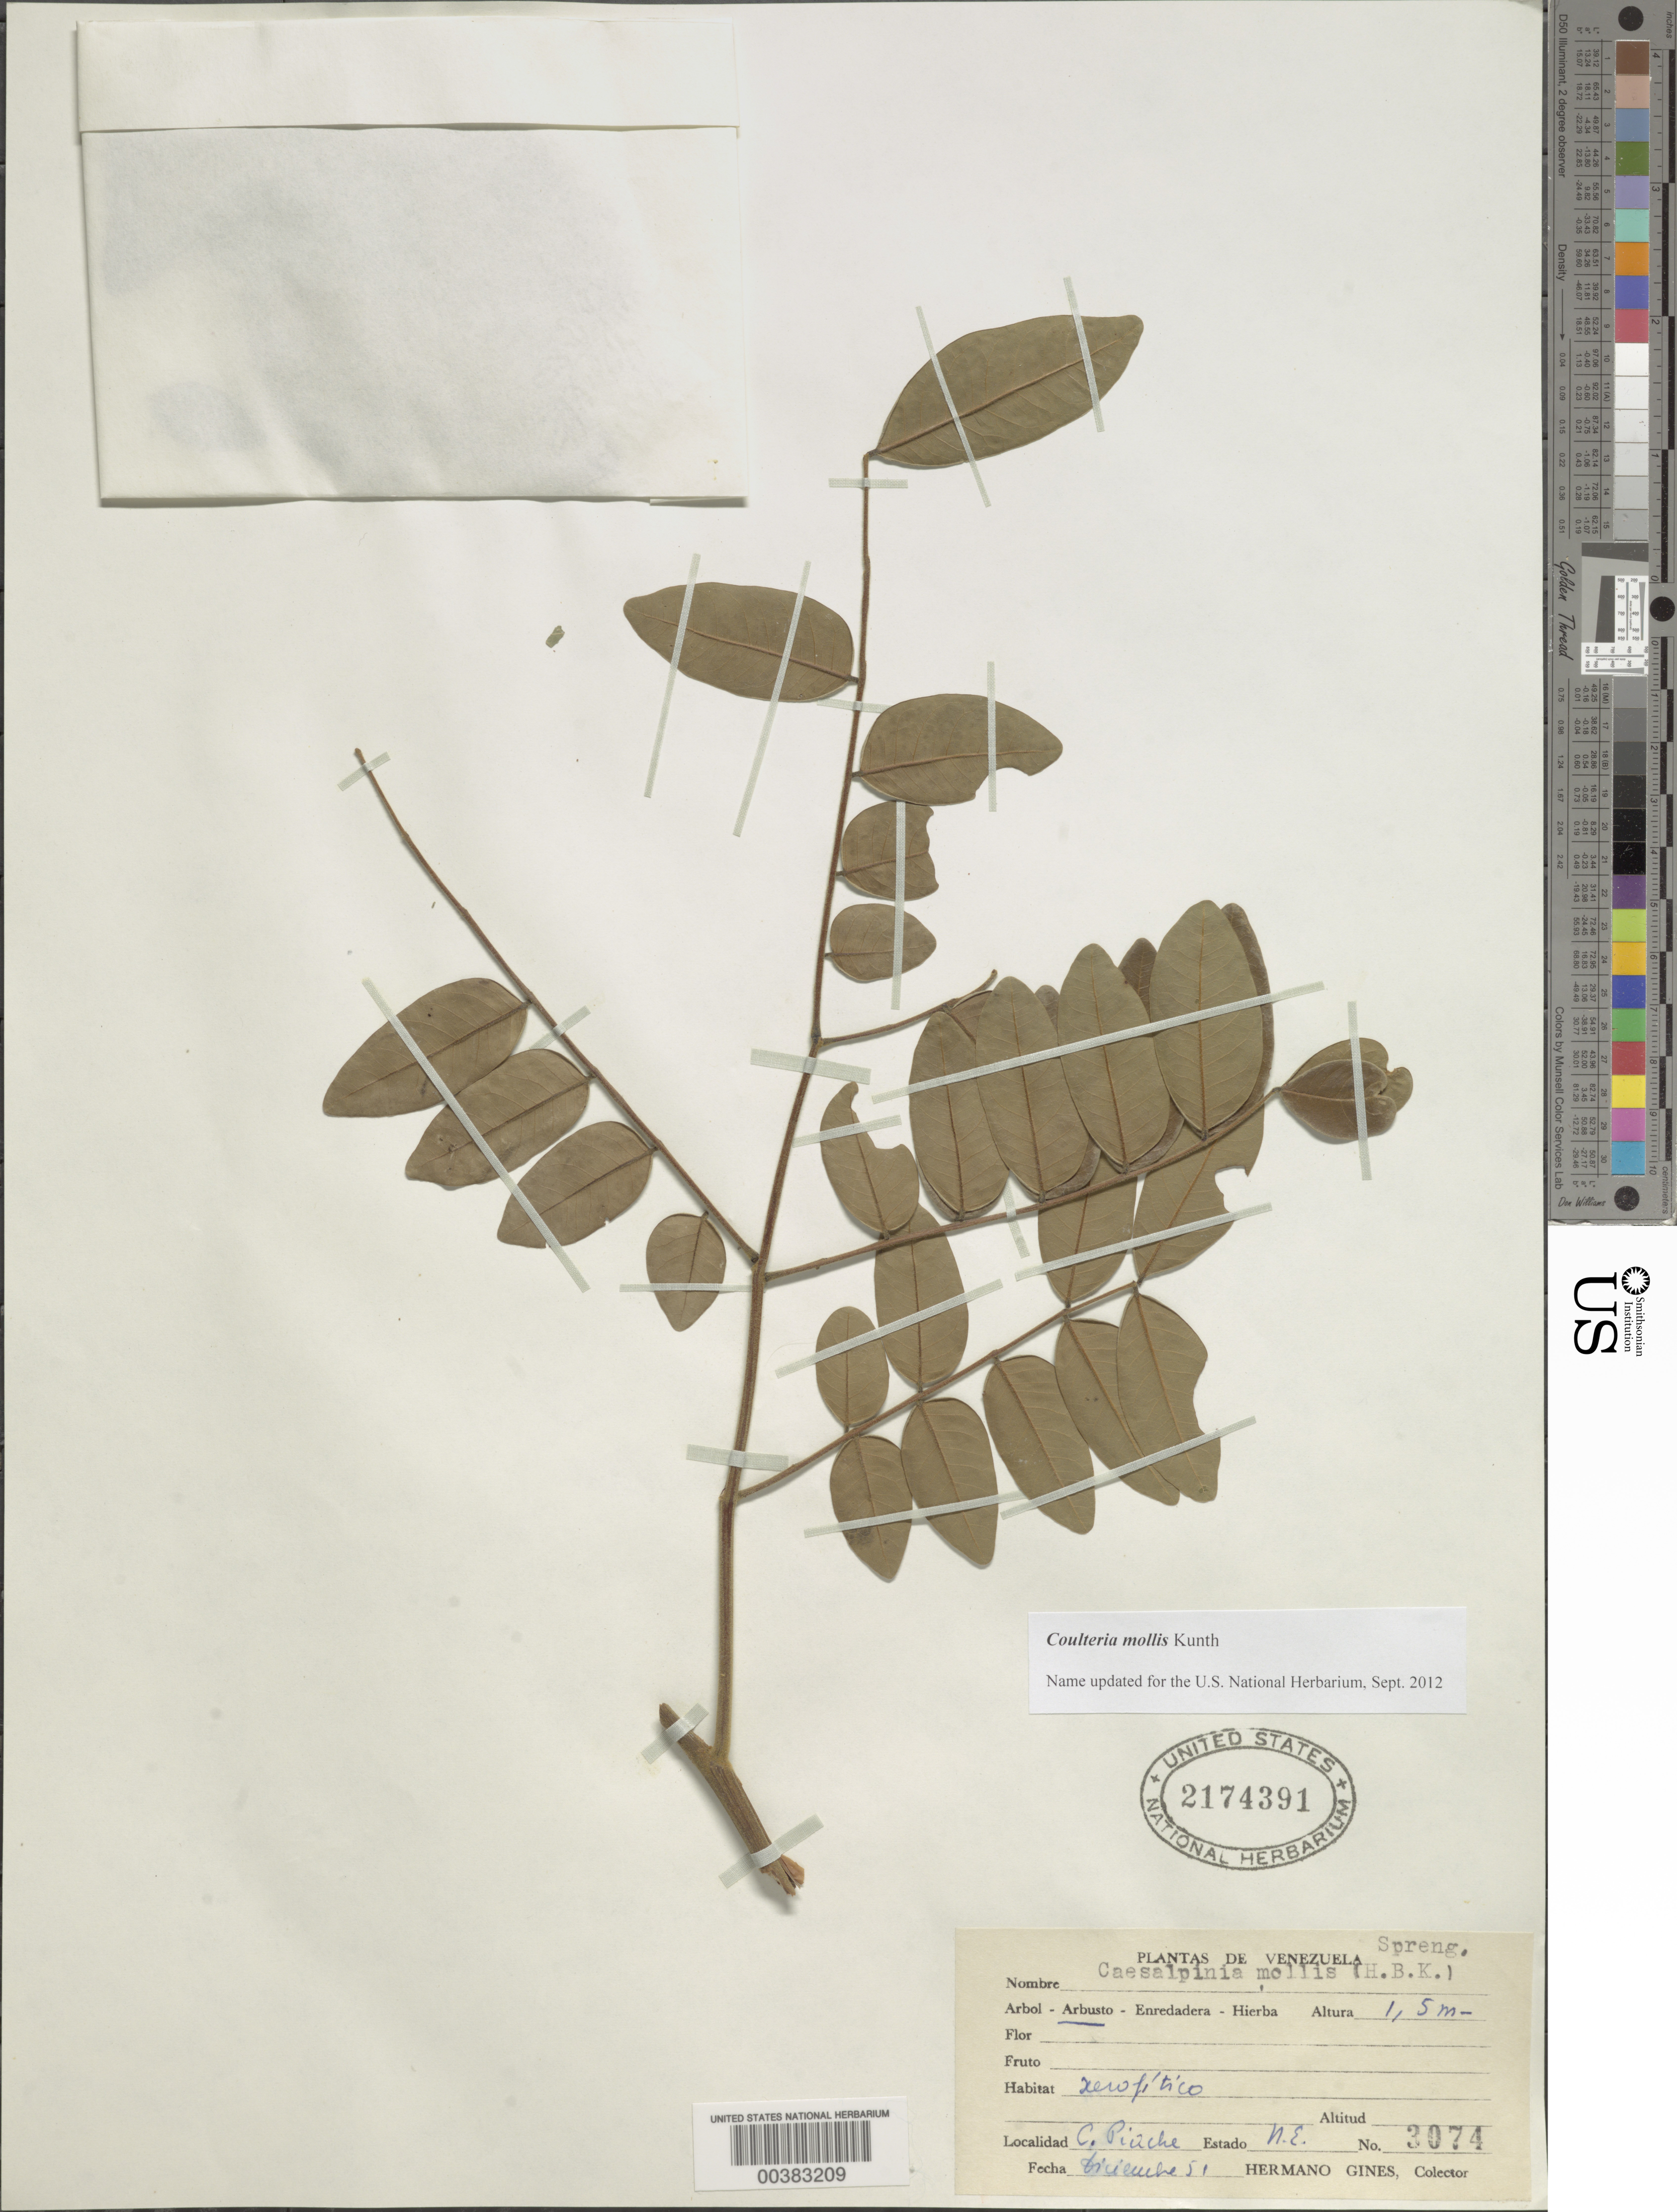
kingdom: Plantae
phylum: Tracheophyta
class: Magnoliopsida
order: Fabales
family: Fabaceae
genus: Coulteria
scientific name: Coulteria mollis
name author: Kunth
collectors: Bro. Gines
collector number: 3074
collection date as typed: Dec 1951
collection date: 1951-12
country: Venezuela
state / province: Nueva Esparta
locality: C. piuche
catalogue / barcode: US 2174391